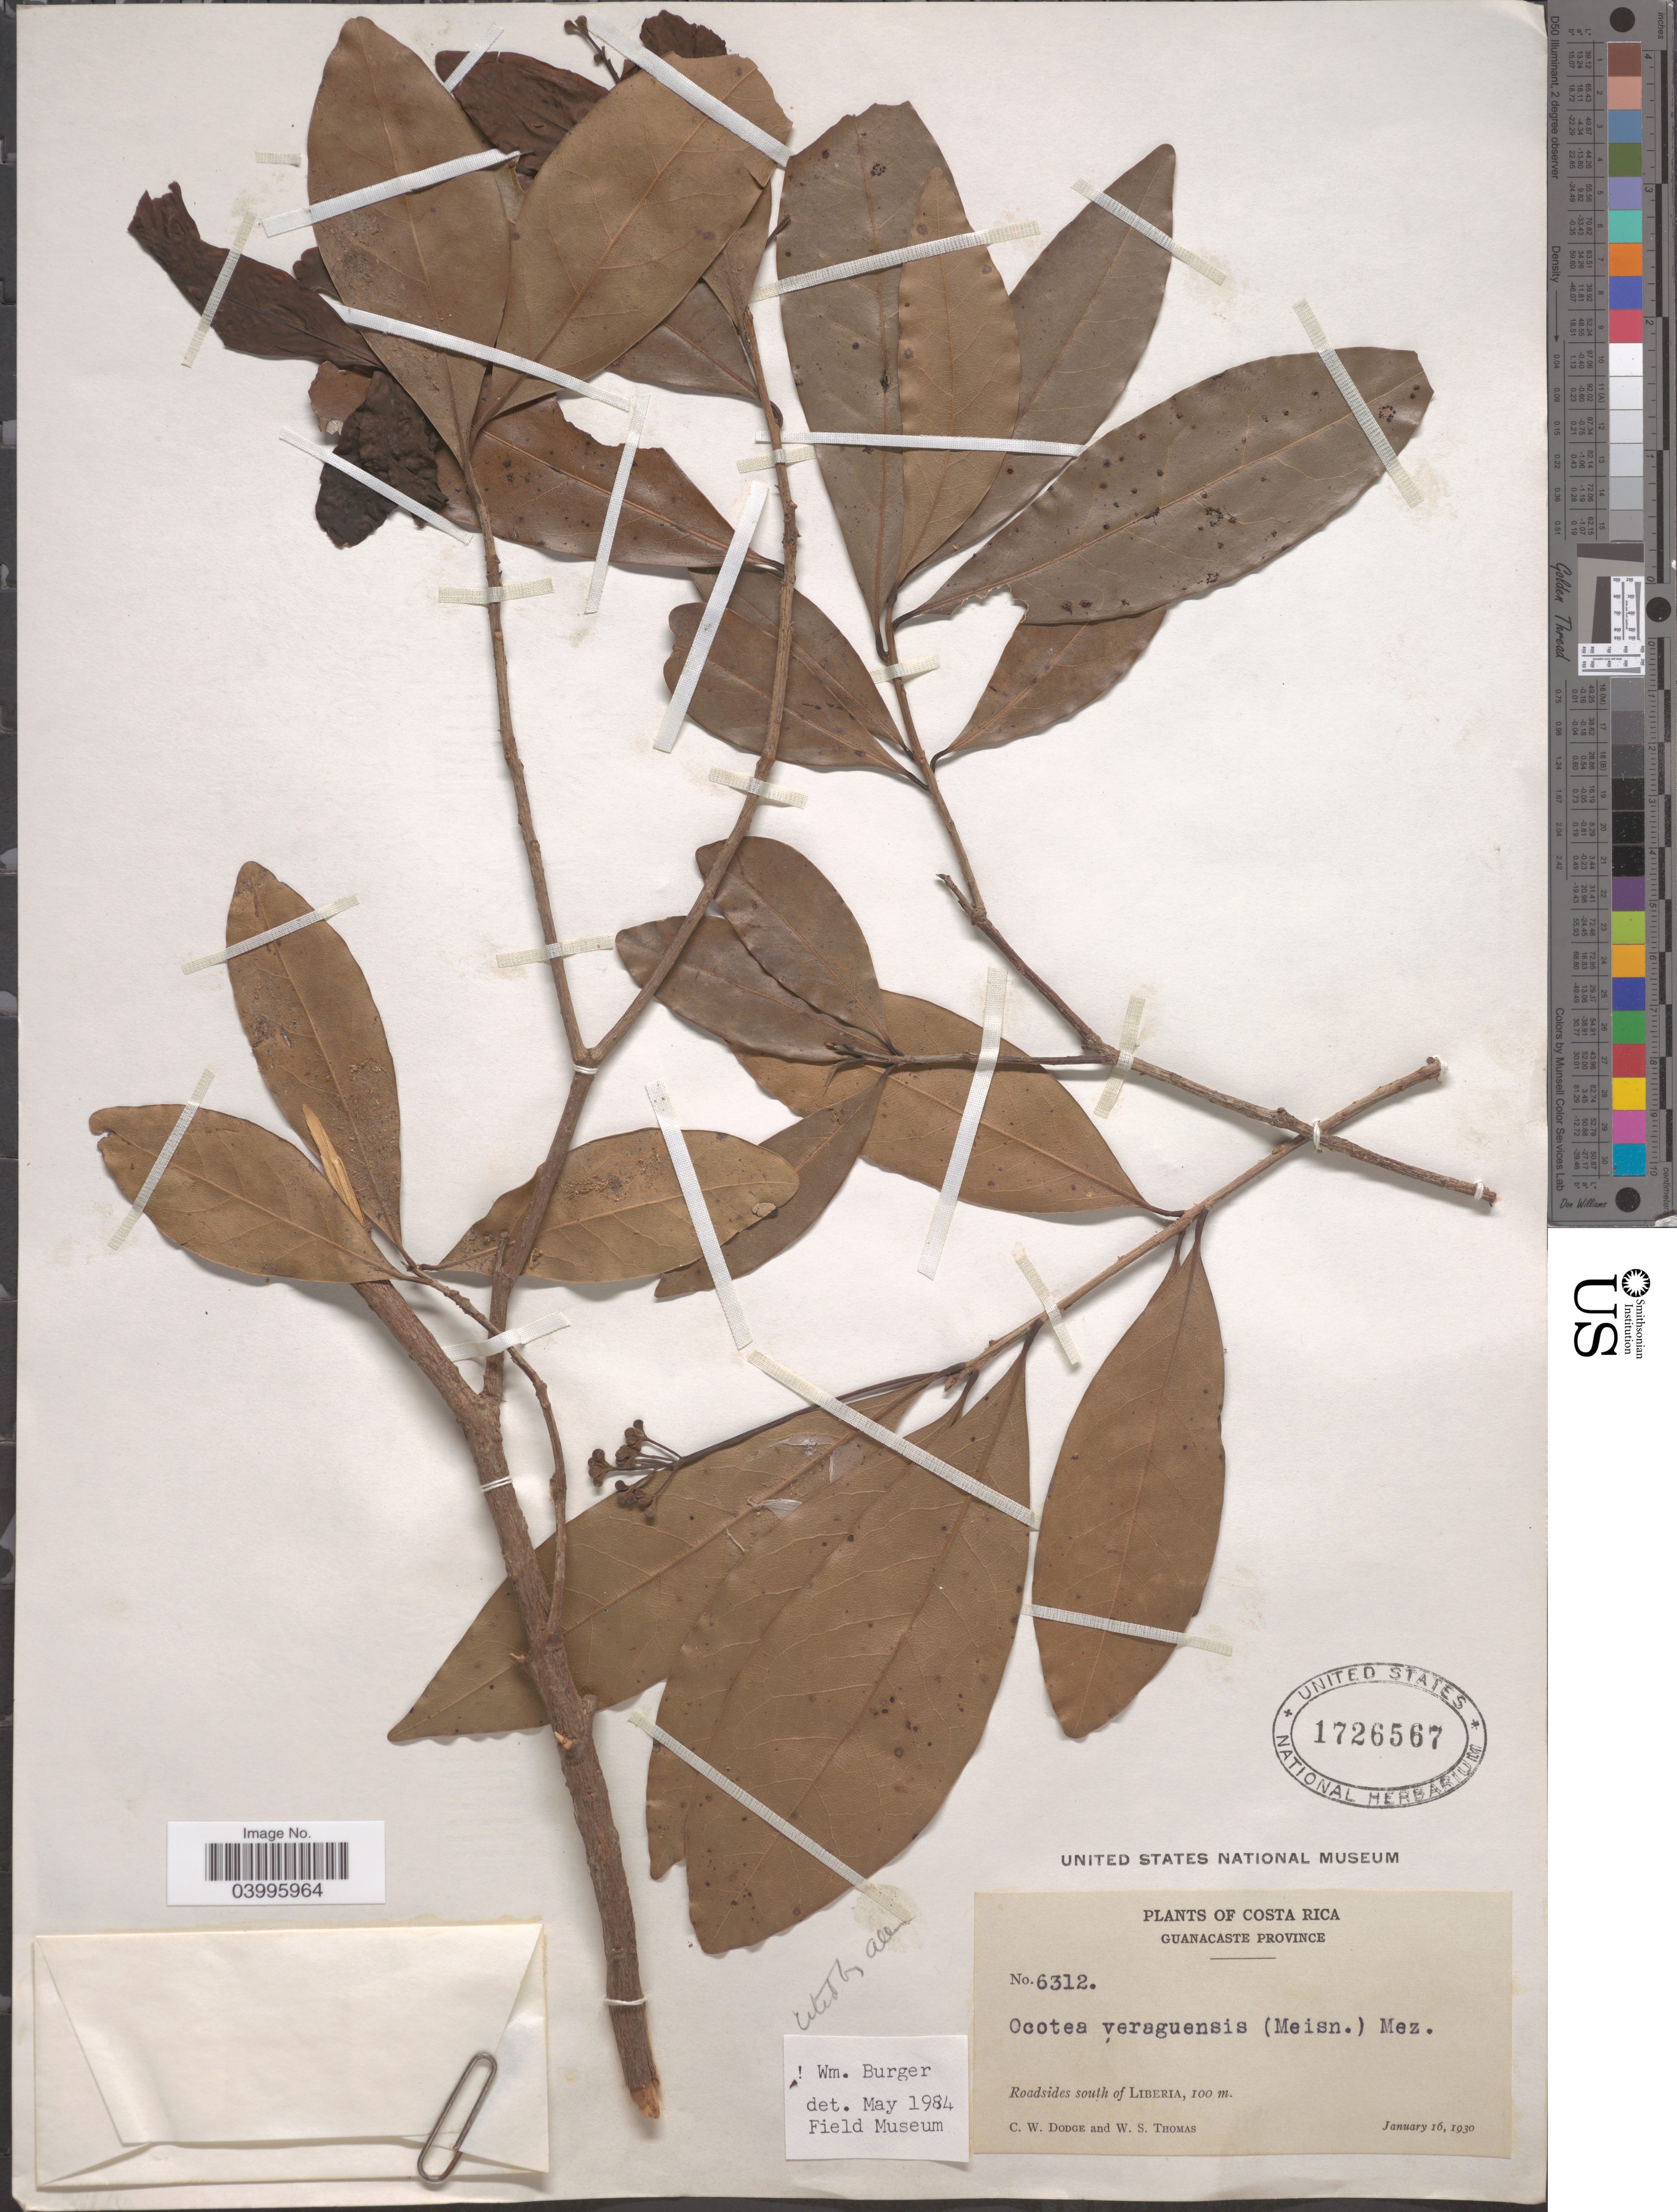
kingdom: Plantae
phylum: Tracheophyta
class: Magnoliopsida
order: Laurales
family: Lauraceae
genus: Ocotea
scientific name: Ocotea veraguensis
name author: (Meisn.) Mez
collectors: C. Dodge & W. S. Thomas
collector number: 6312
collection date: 1930-01-16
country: Costa Rica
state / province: Guanacaste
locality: Roadsides south of Liberia.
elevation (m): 100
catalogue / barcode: US 1726567